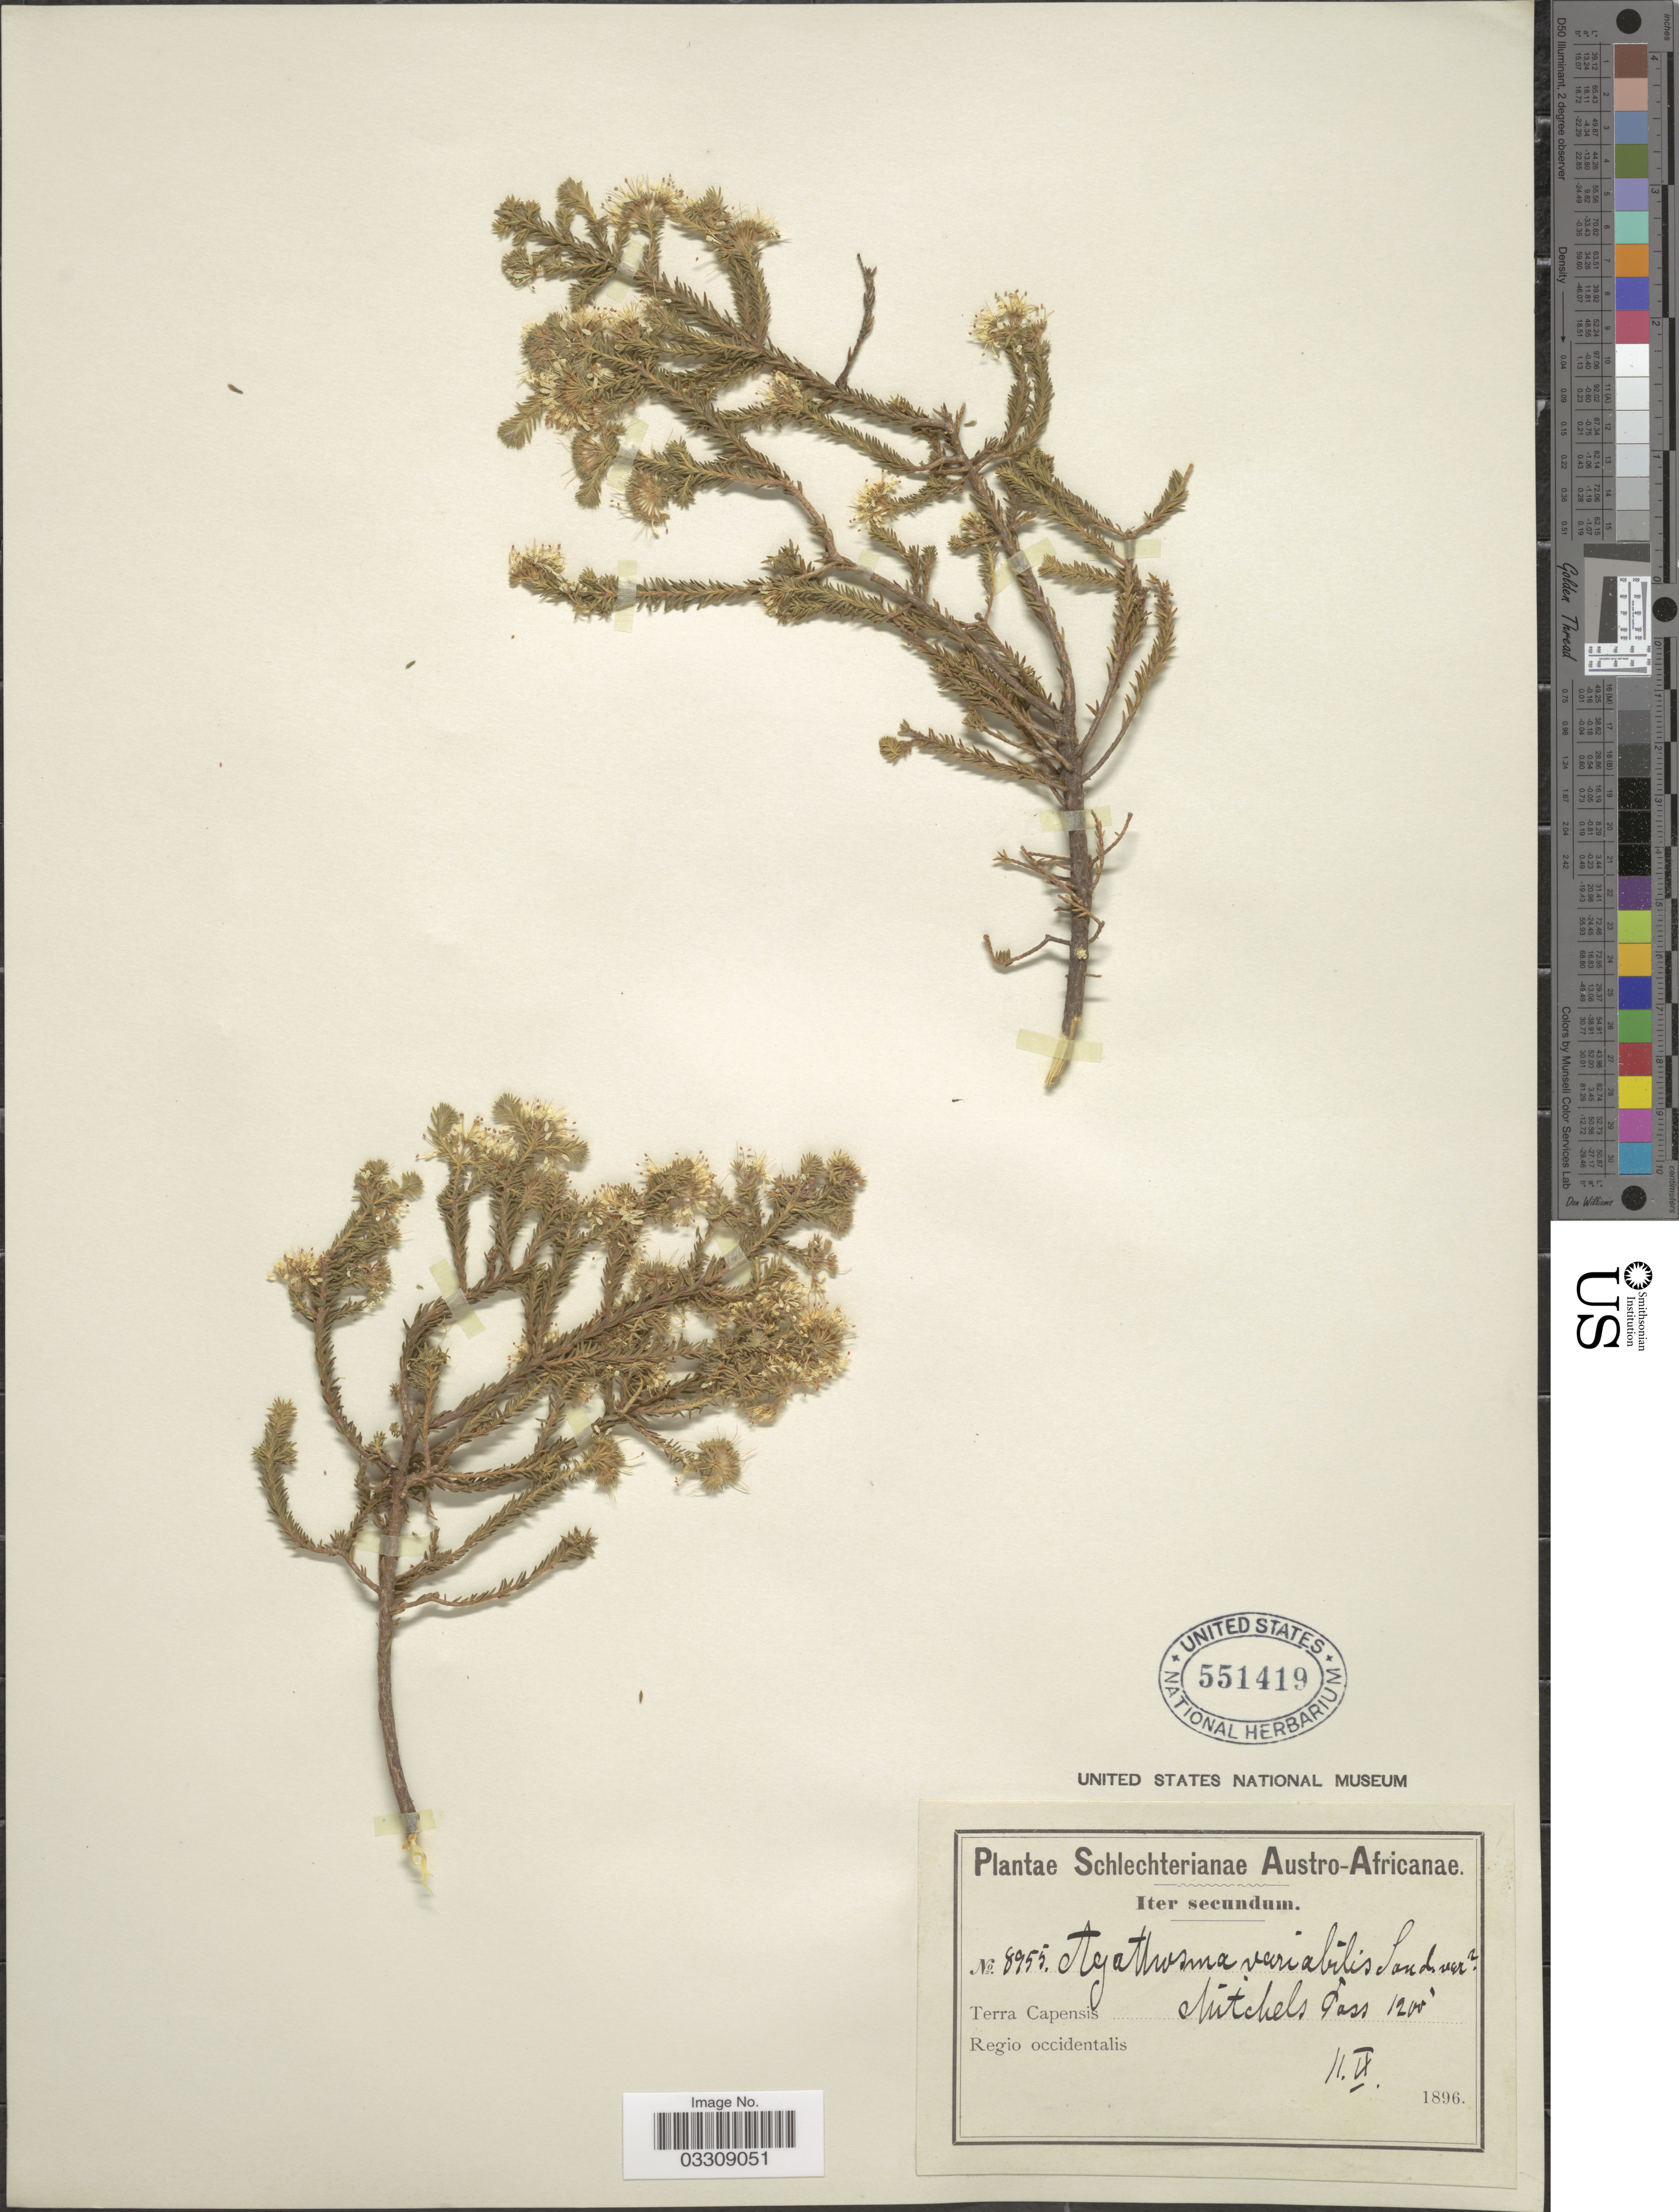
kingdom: Plantae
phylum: Tracheophyta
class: Magnoliopsida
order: Sapindales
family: Rutaceae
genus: Agathosma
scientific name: Agathosma variabilis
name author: Sond.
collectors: Schlechter, --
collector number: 8955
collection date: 1896-09-11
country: South Africa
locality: Austro-Africanae. Terra Capensis Mitchels Pass. Regio occidentalis.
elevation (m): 366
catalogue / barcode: US 551419